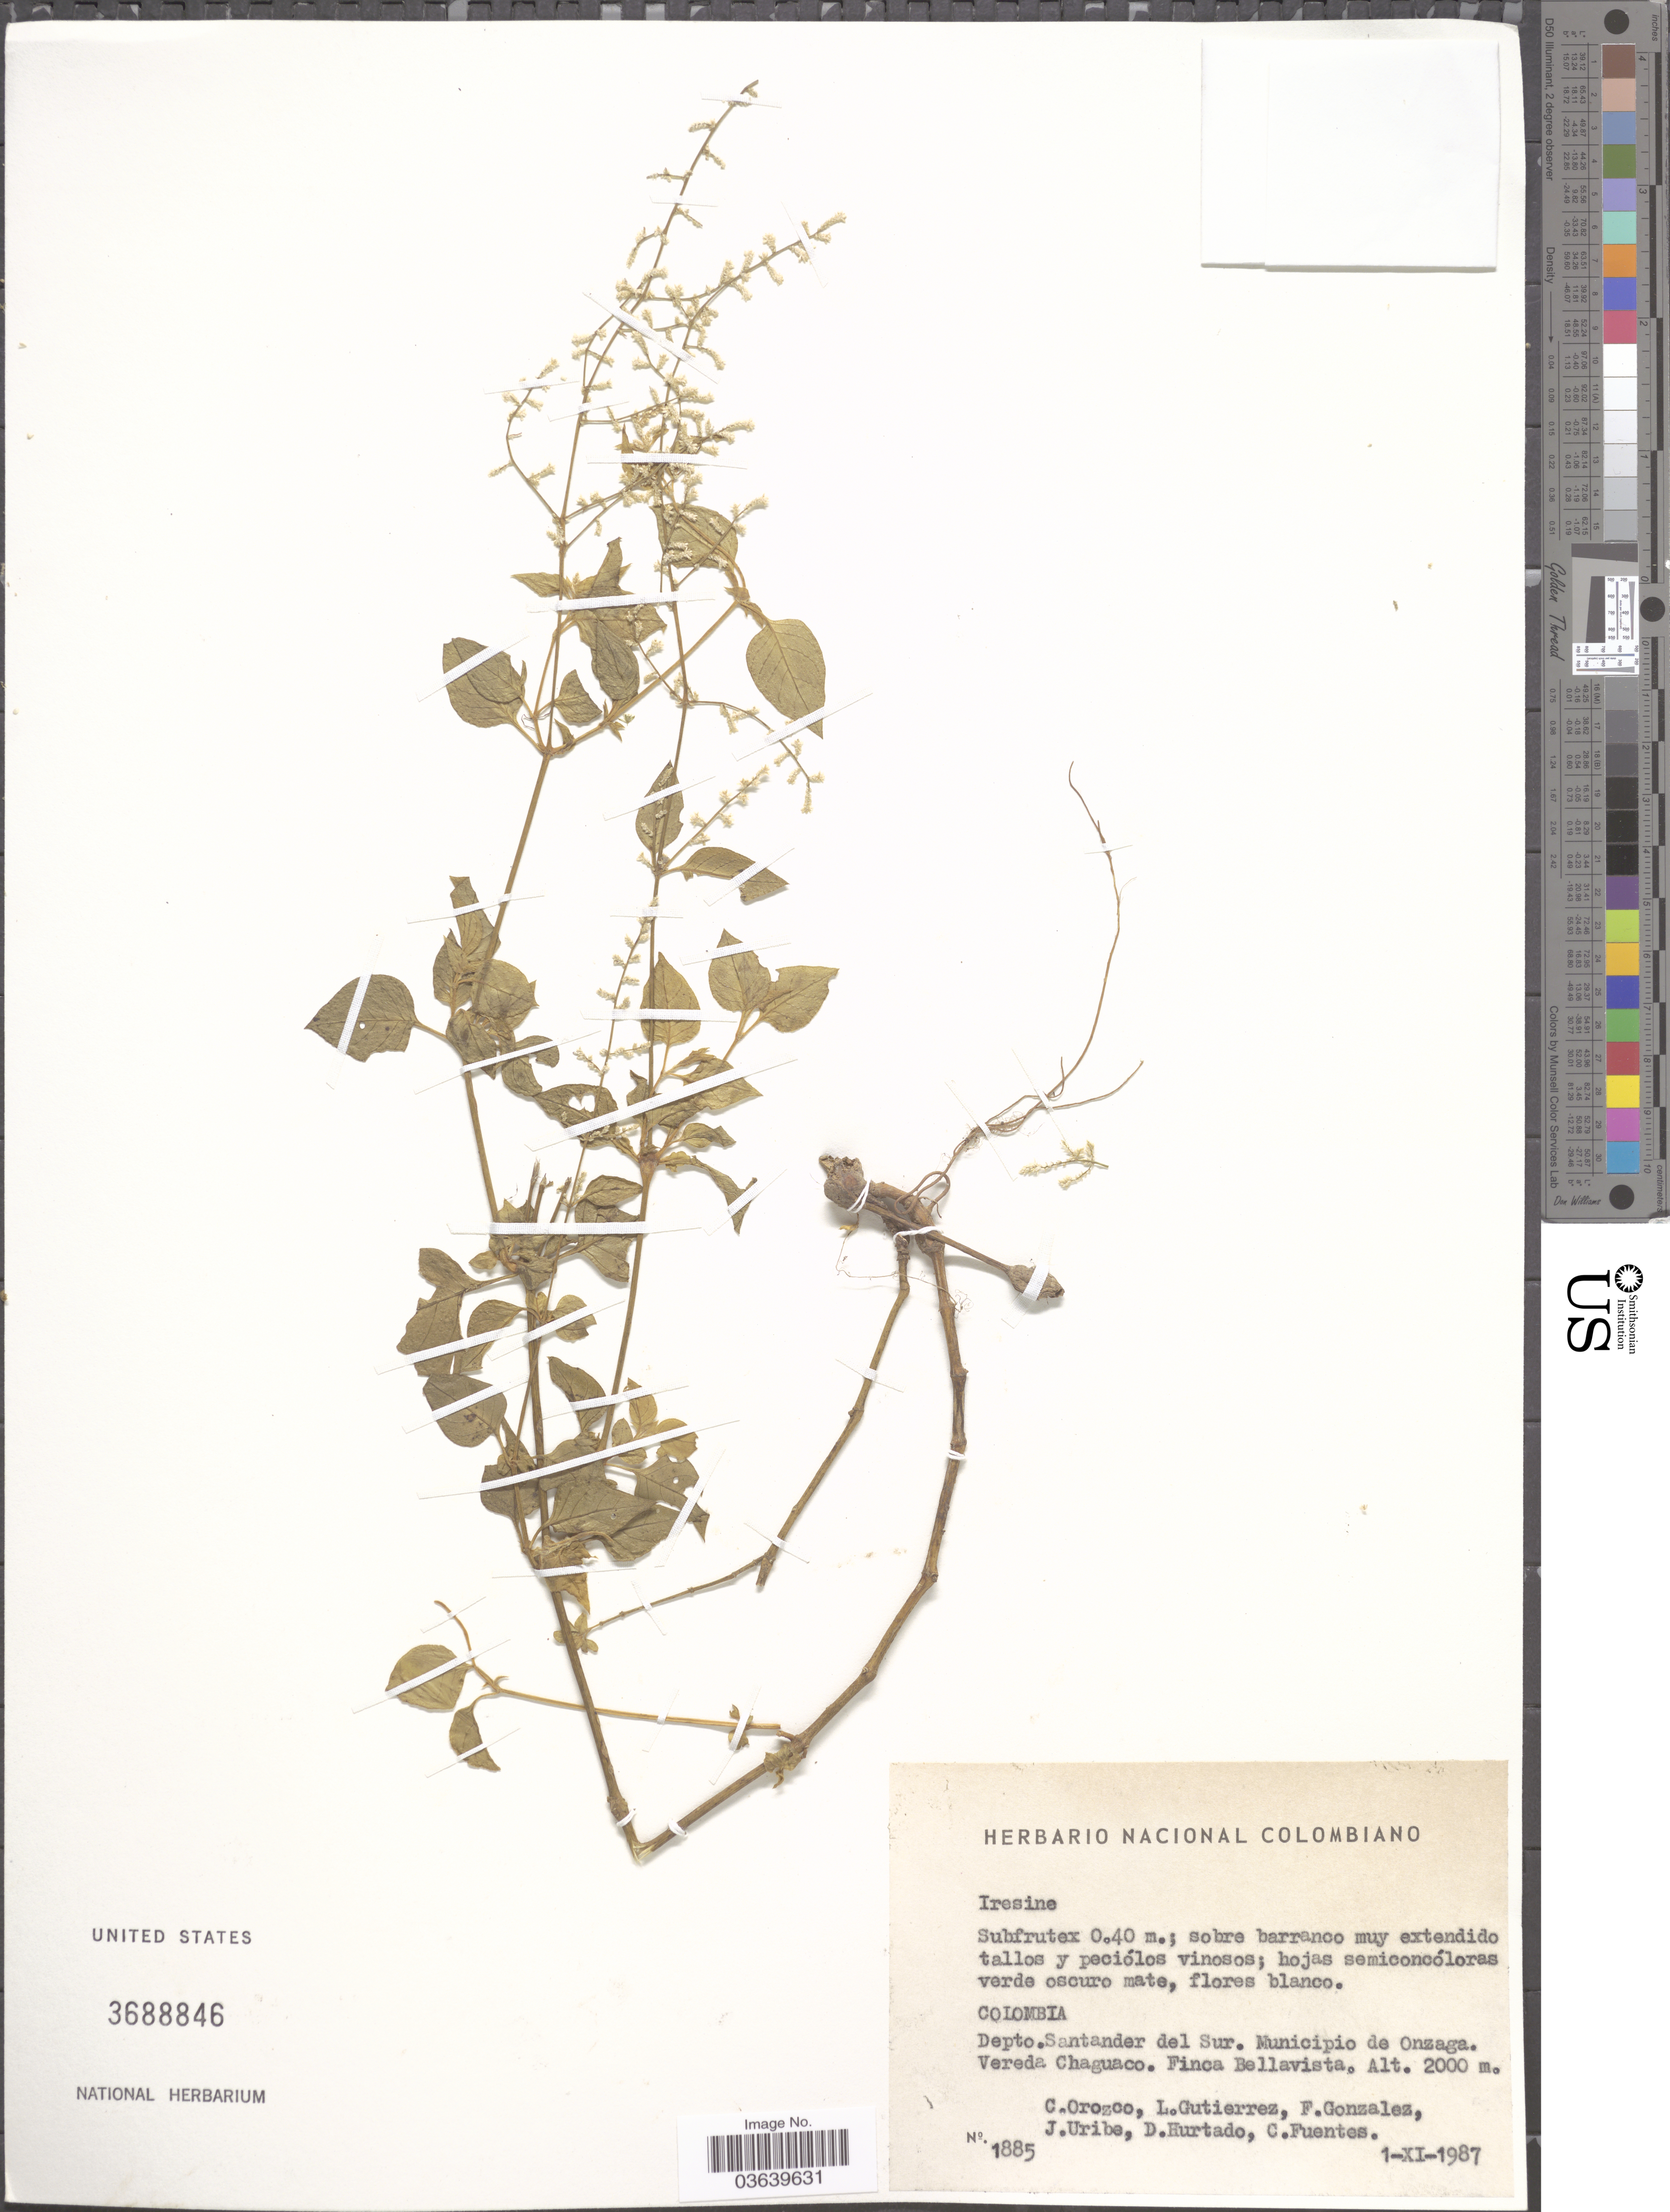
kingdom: Plantae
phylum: Tracheophyta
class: Magnoliopsida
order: Caryophyllales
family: Amaranthaceae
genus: Iresine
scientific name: Iresine sp.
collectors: C. Orozco, L. Gutiérrez, F. Gonzalez, J. Uribe & et al.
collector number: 1885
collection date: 1987-11-01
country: Colombia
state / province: Santander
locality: Depto. Santander del Sur. Municipio de Onzaga. Vereda Chaguaco. Finca Bellavista.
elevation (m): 2000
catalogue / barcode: US 3688846